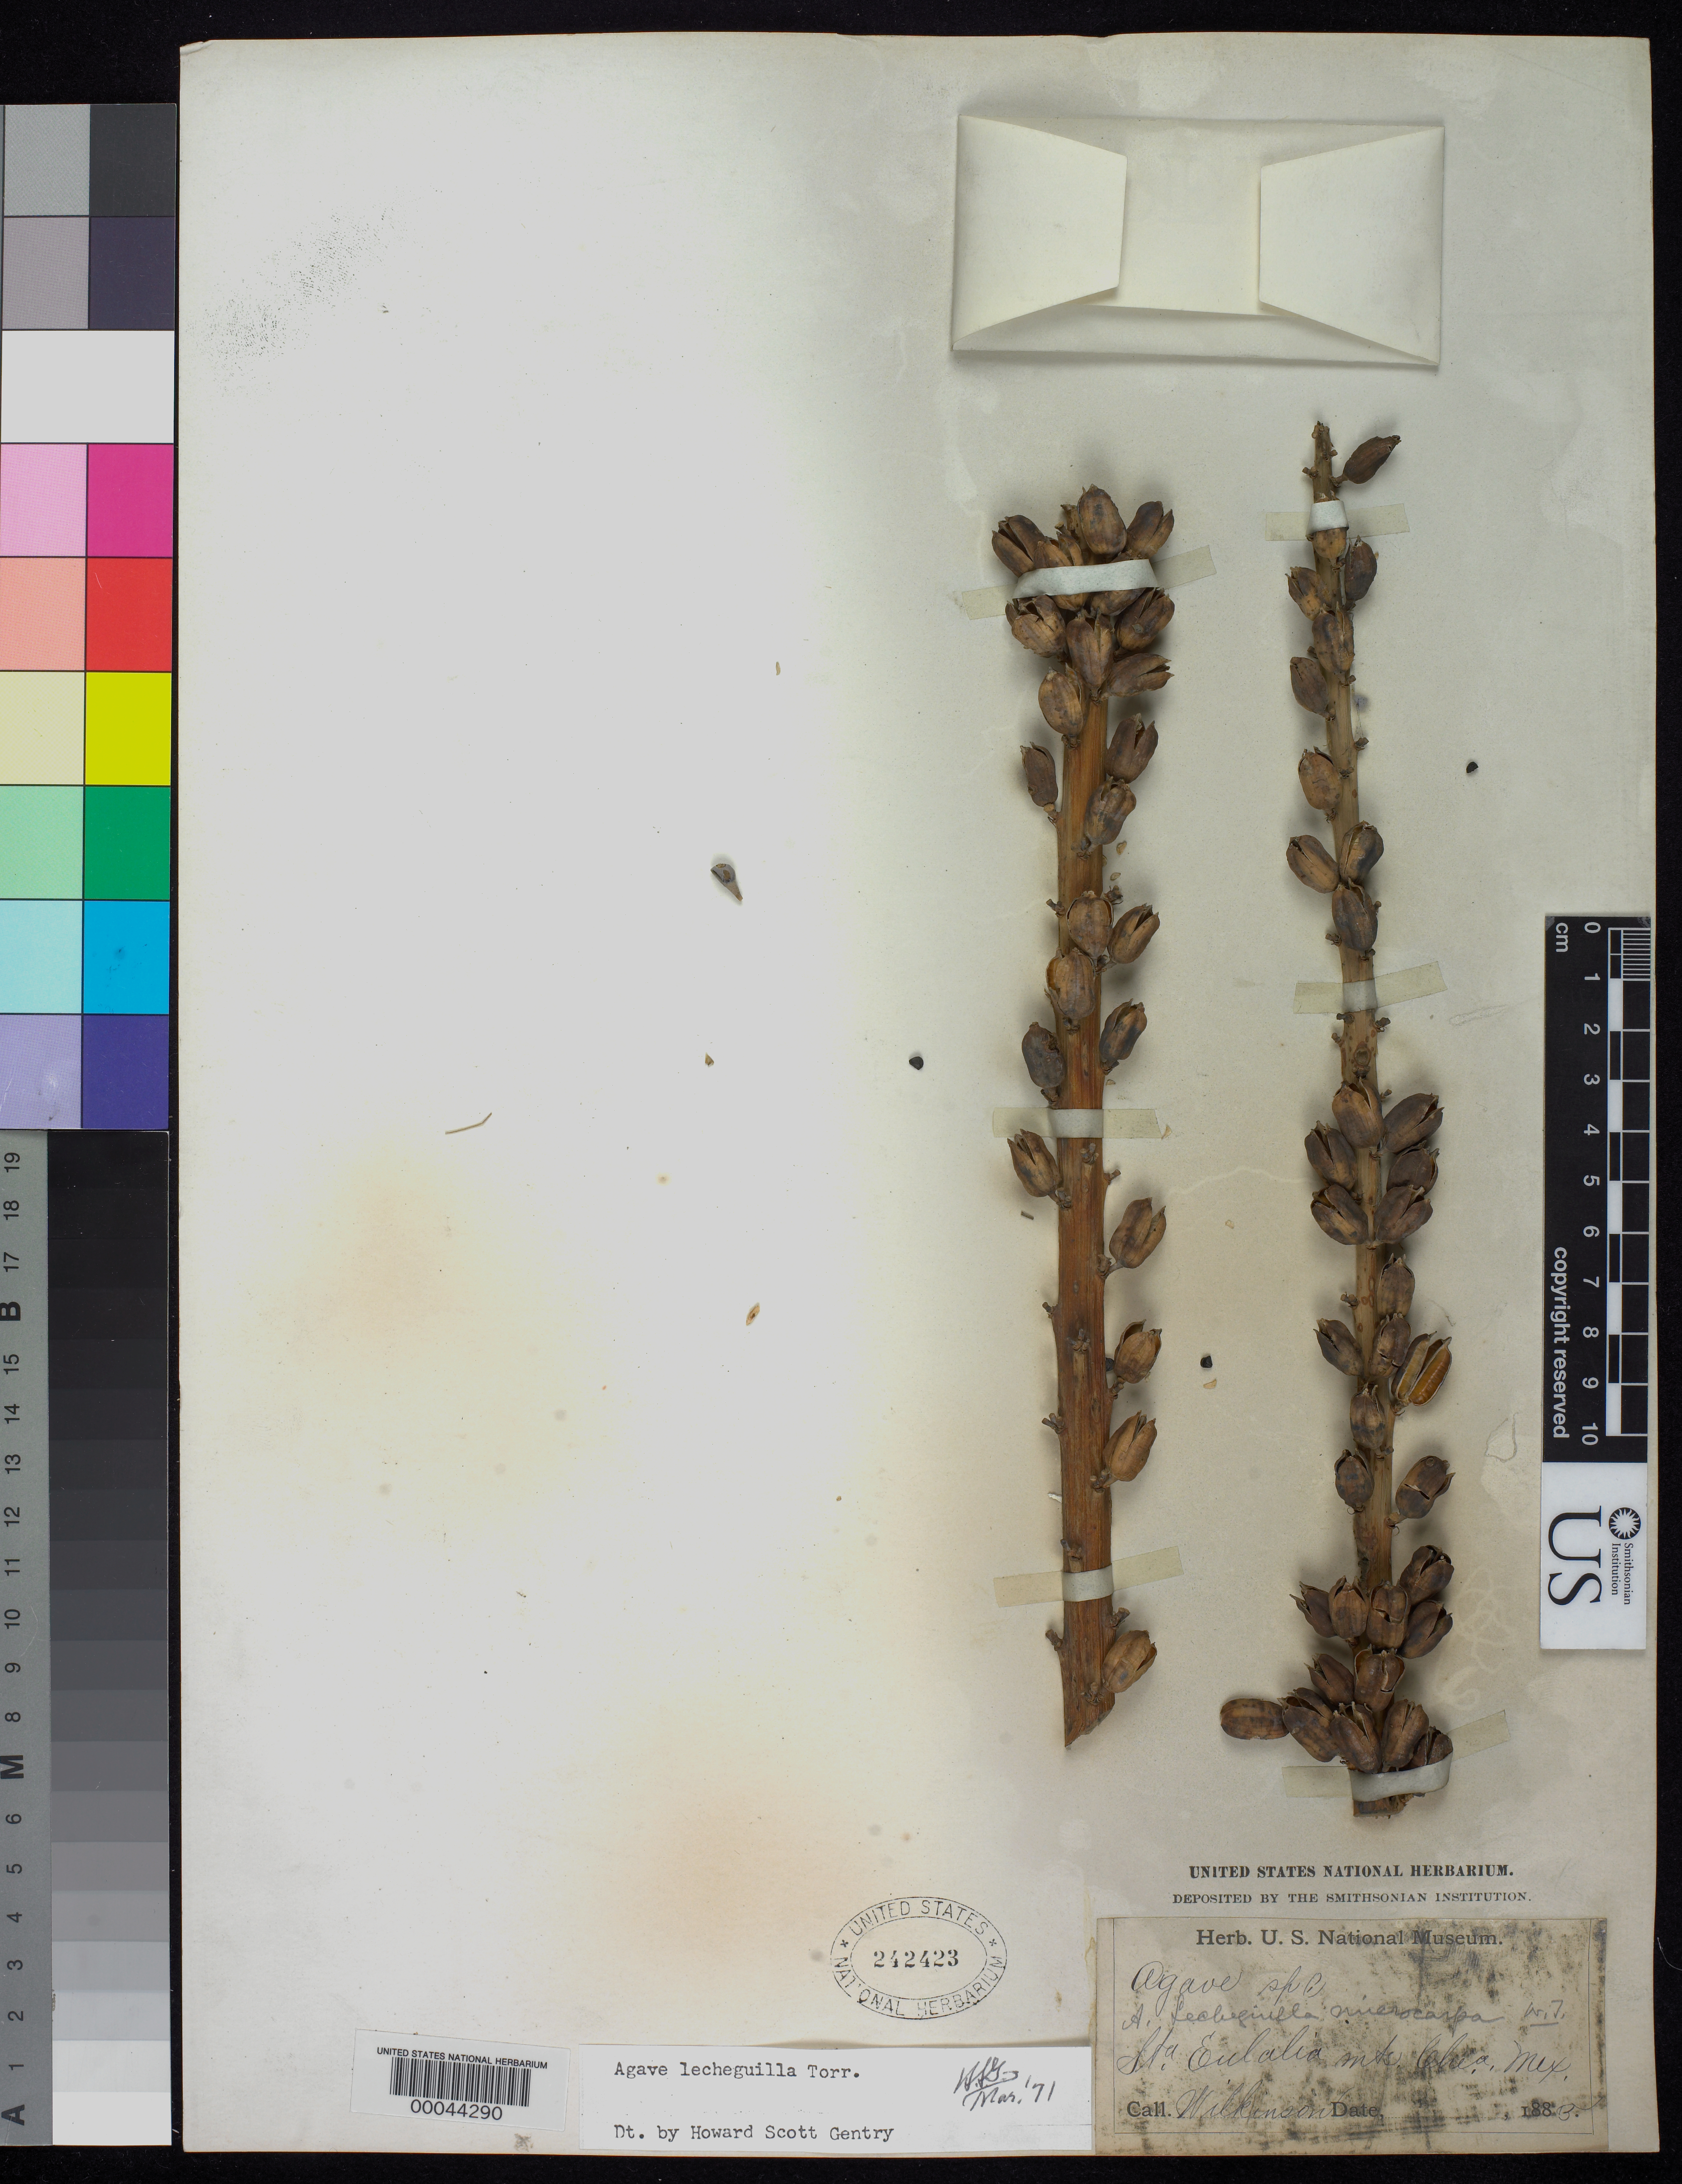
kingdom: Plantae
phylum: Tracheophyta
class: Liliopsida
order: Asparagales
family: Asparagaceae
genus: Agave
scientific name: Agave lechuguilla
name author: Torr.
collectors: E. Wilkinson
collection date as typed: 1883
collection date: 1883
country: Mexico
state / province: Chihuahua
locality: St. Eulalia Mtns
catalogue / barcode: US 242423